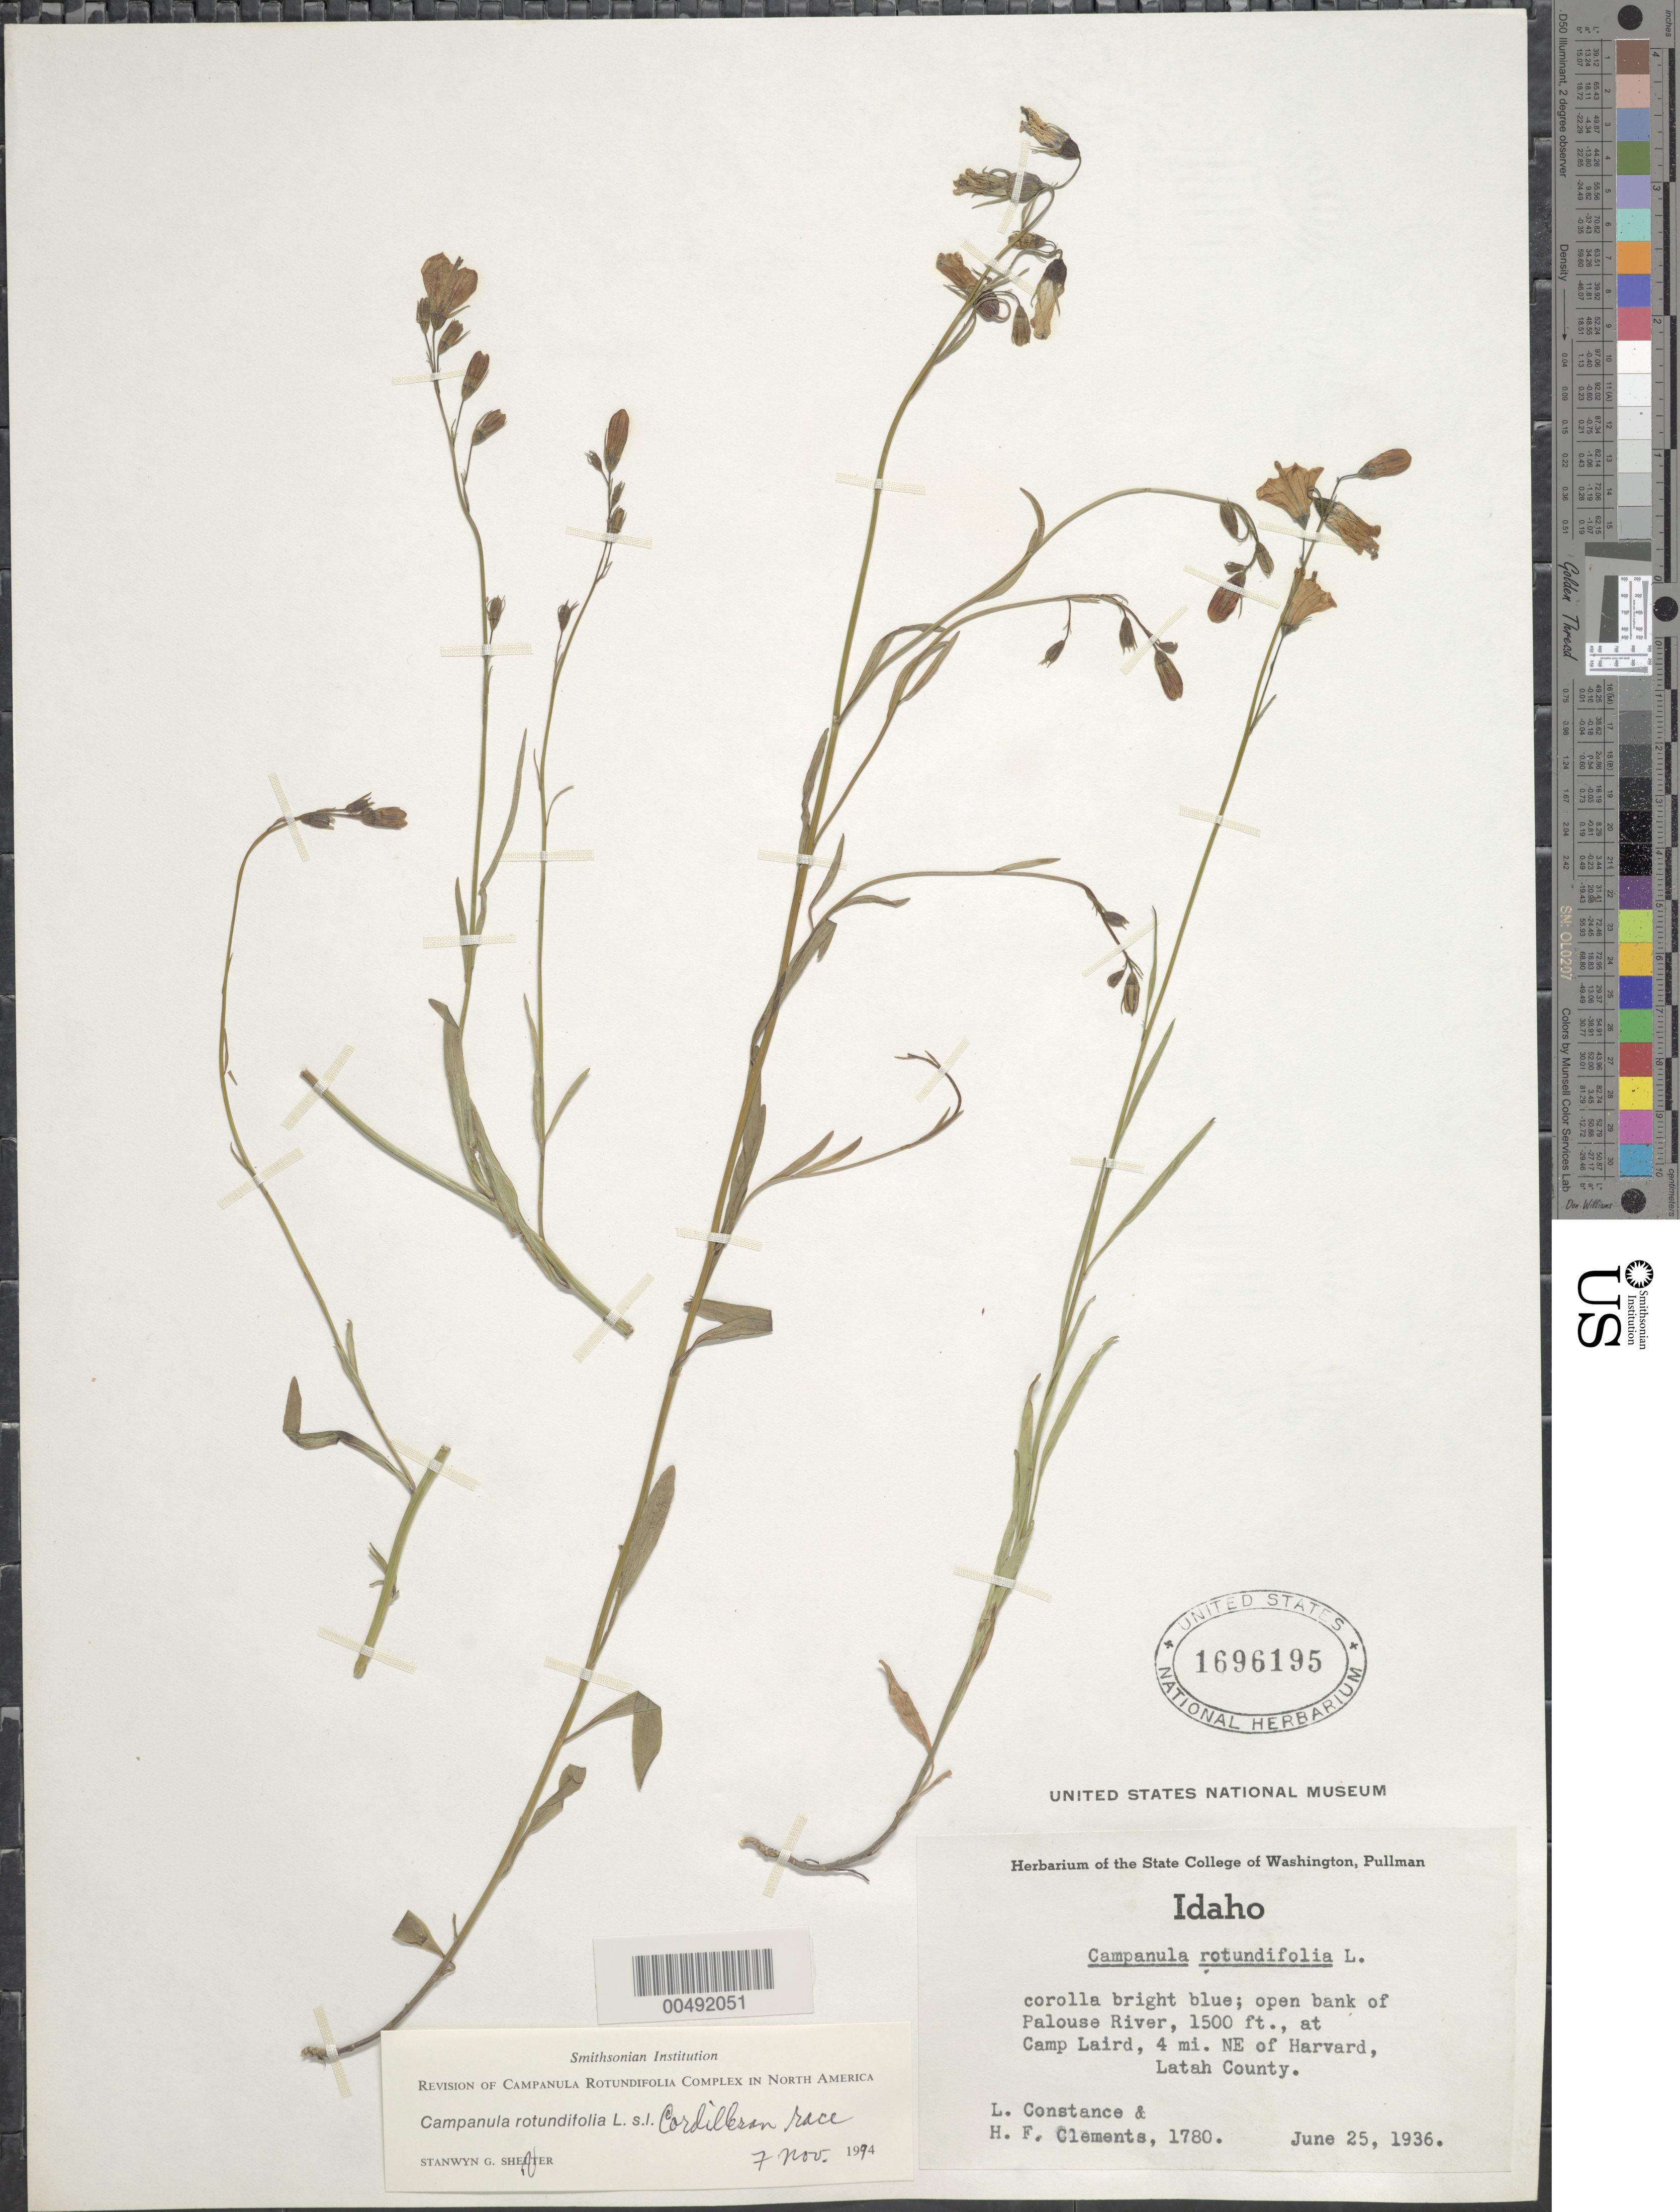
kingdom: Plantae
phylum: Tracheophyta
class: Magnoliopsida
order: Asterales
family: Campanulaceae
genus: Campanula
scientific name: Campanula rotundifolia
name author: L.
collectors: L. Constance & H. Clements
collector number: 1780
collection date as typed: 25 Jun 1936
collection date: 1936-06-25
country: United States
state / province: Idaho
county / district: Latah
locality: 4 mi. NE of Harvard, at Camp Laird, Palouse River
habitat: open bank of river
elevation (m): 457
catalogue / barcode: US 1696195